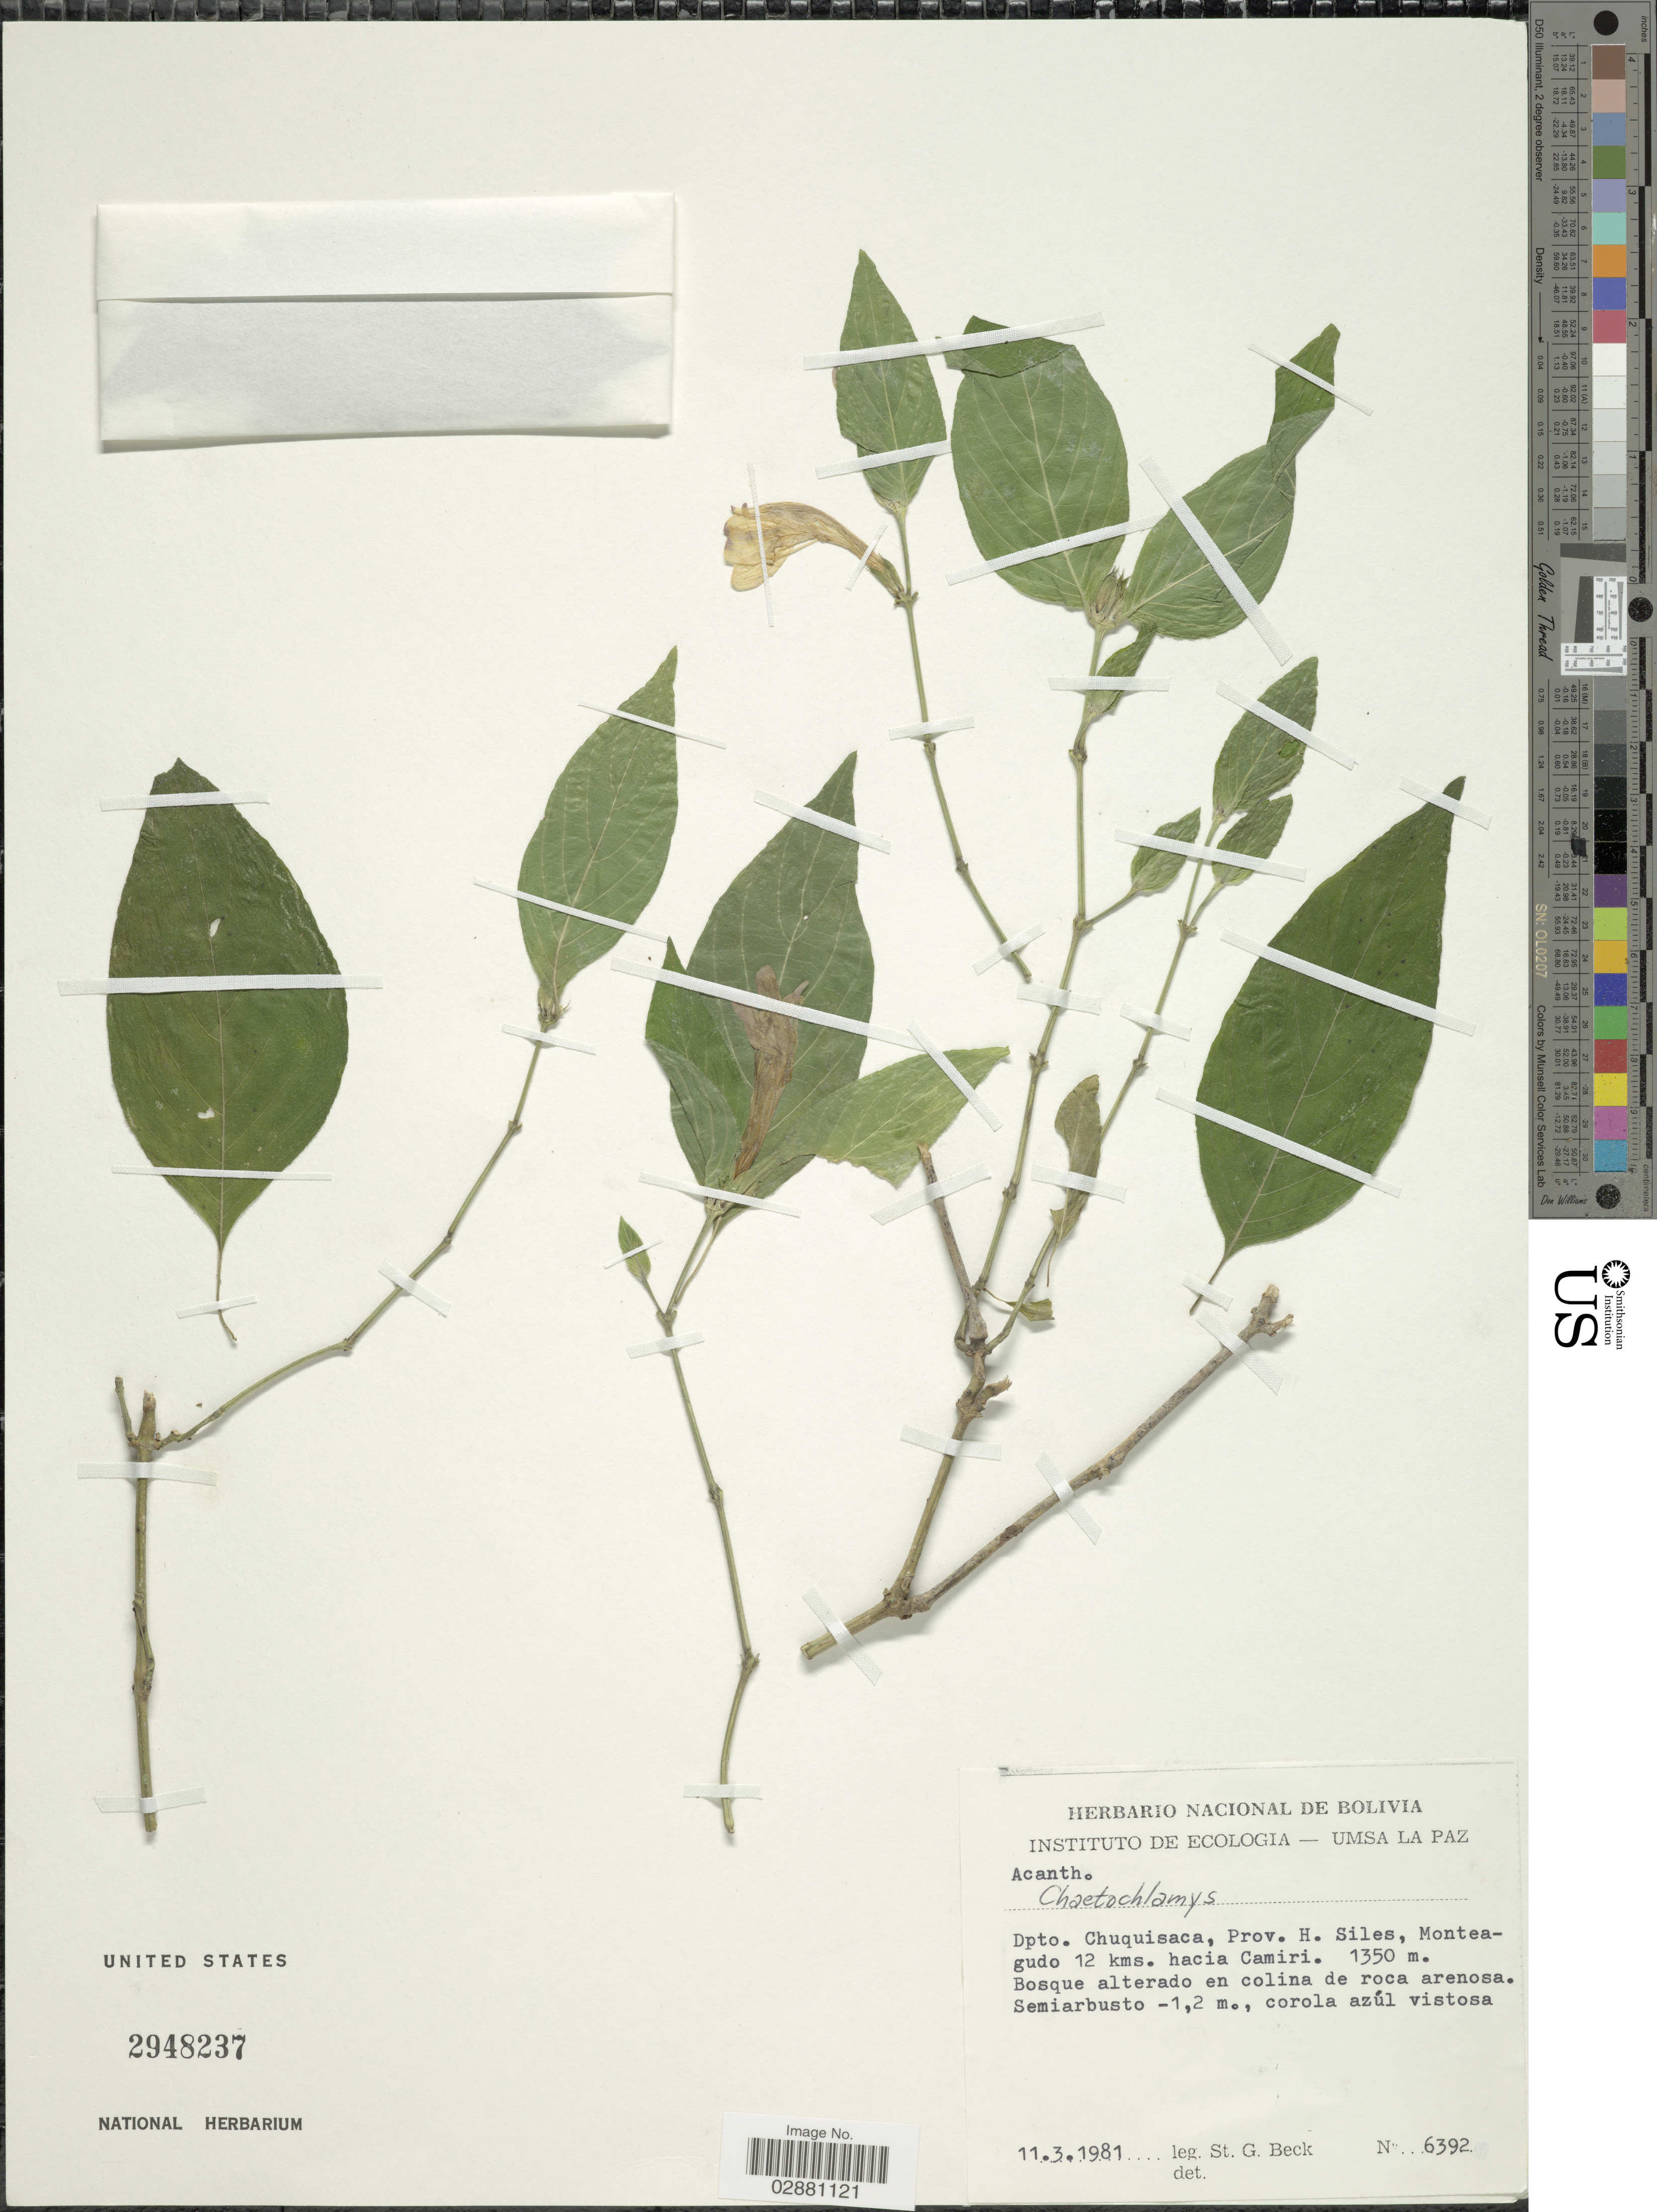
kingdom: Plantae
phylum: Tracheophyta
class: Magnoliopsida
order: Lamiales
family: Acanthaceae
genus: Justicia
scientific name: Justicia thunbergioides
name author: (Lindau) Leonard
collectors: S. Beck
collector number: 6392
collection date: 1981-03-11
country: Bolivia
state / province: Chuquisaca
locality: Dpto. Chuquisaca, Prov. H. Siles, Monteagudo 12 kms. hacia Camiri.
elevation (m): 1350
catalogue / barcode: US 2948237